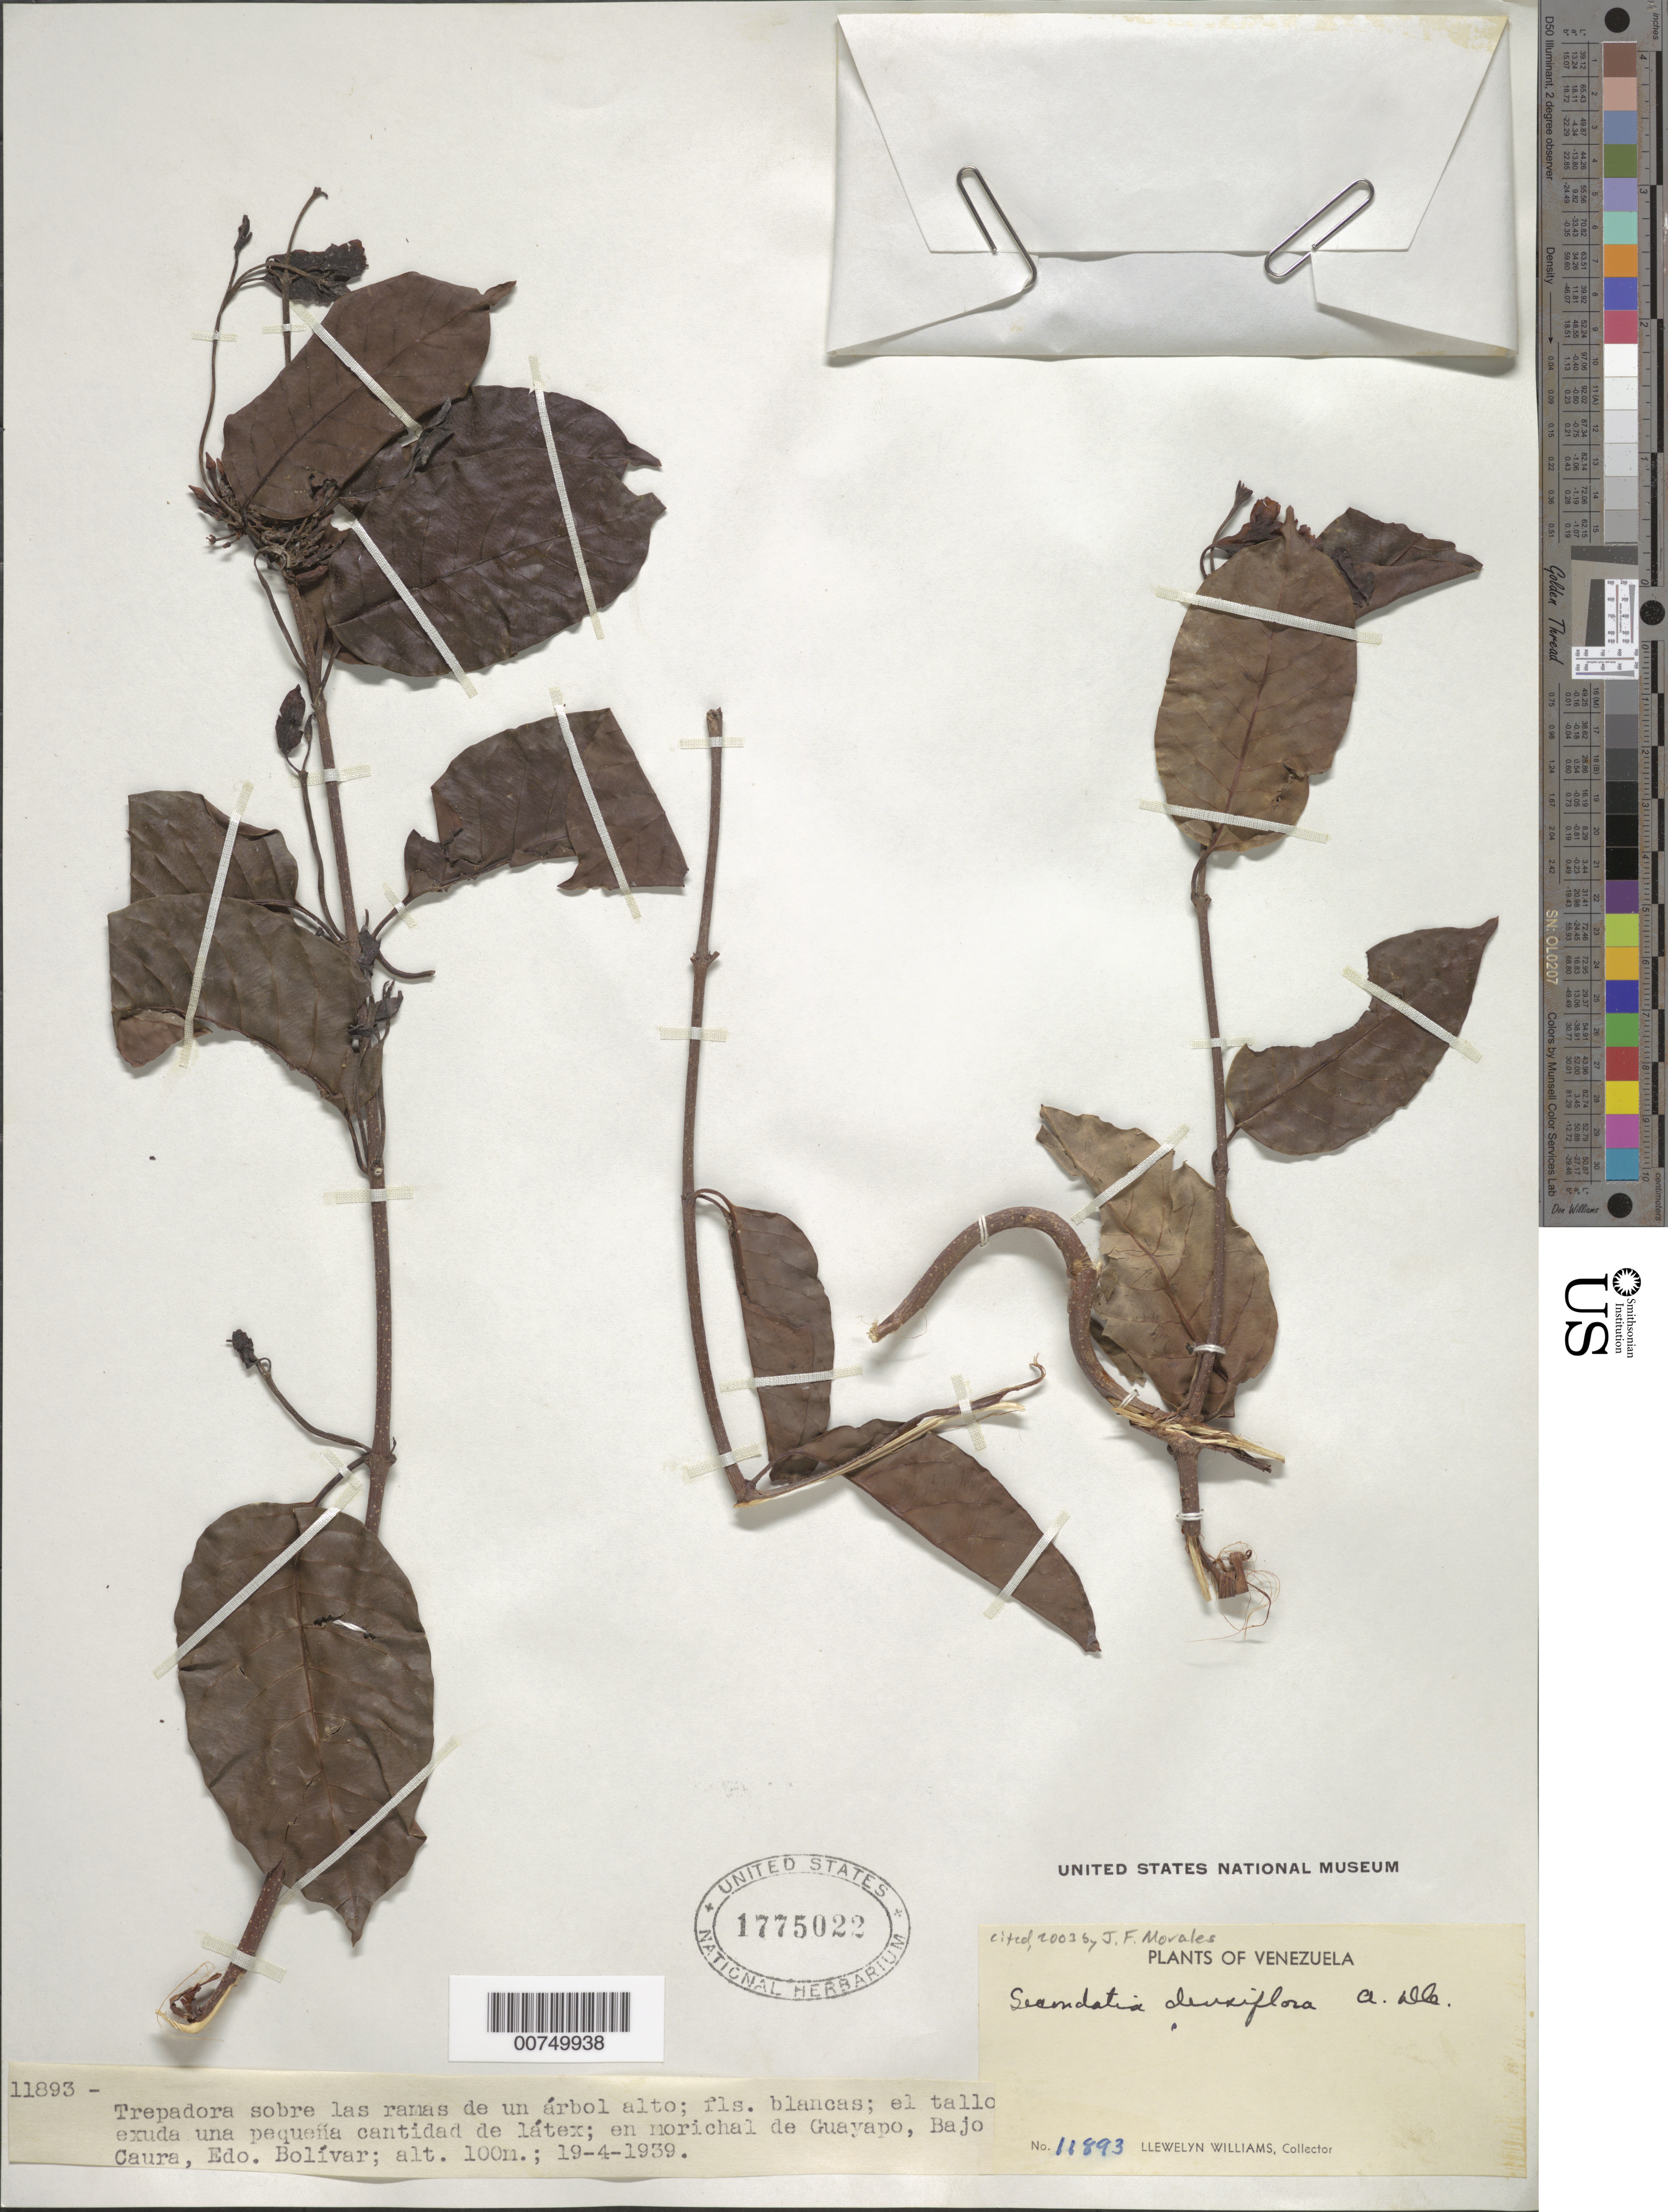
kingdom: Plantae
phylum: Tracheophyta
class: Magnoliopsida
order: Gentianales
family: Apocynaceae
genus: Secondatia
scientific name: Secondatia densiflora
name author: A. DC.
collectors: Ll. Williams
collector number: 11893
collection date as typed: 19-Apr-39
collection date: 1939-04-19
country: Venezuela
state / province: Bolívar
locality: Guayapo, Bajo Caura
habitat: Moriachal de Guayapo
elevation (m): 100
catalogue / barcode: US 1775022